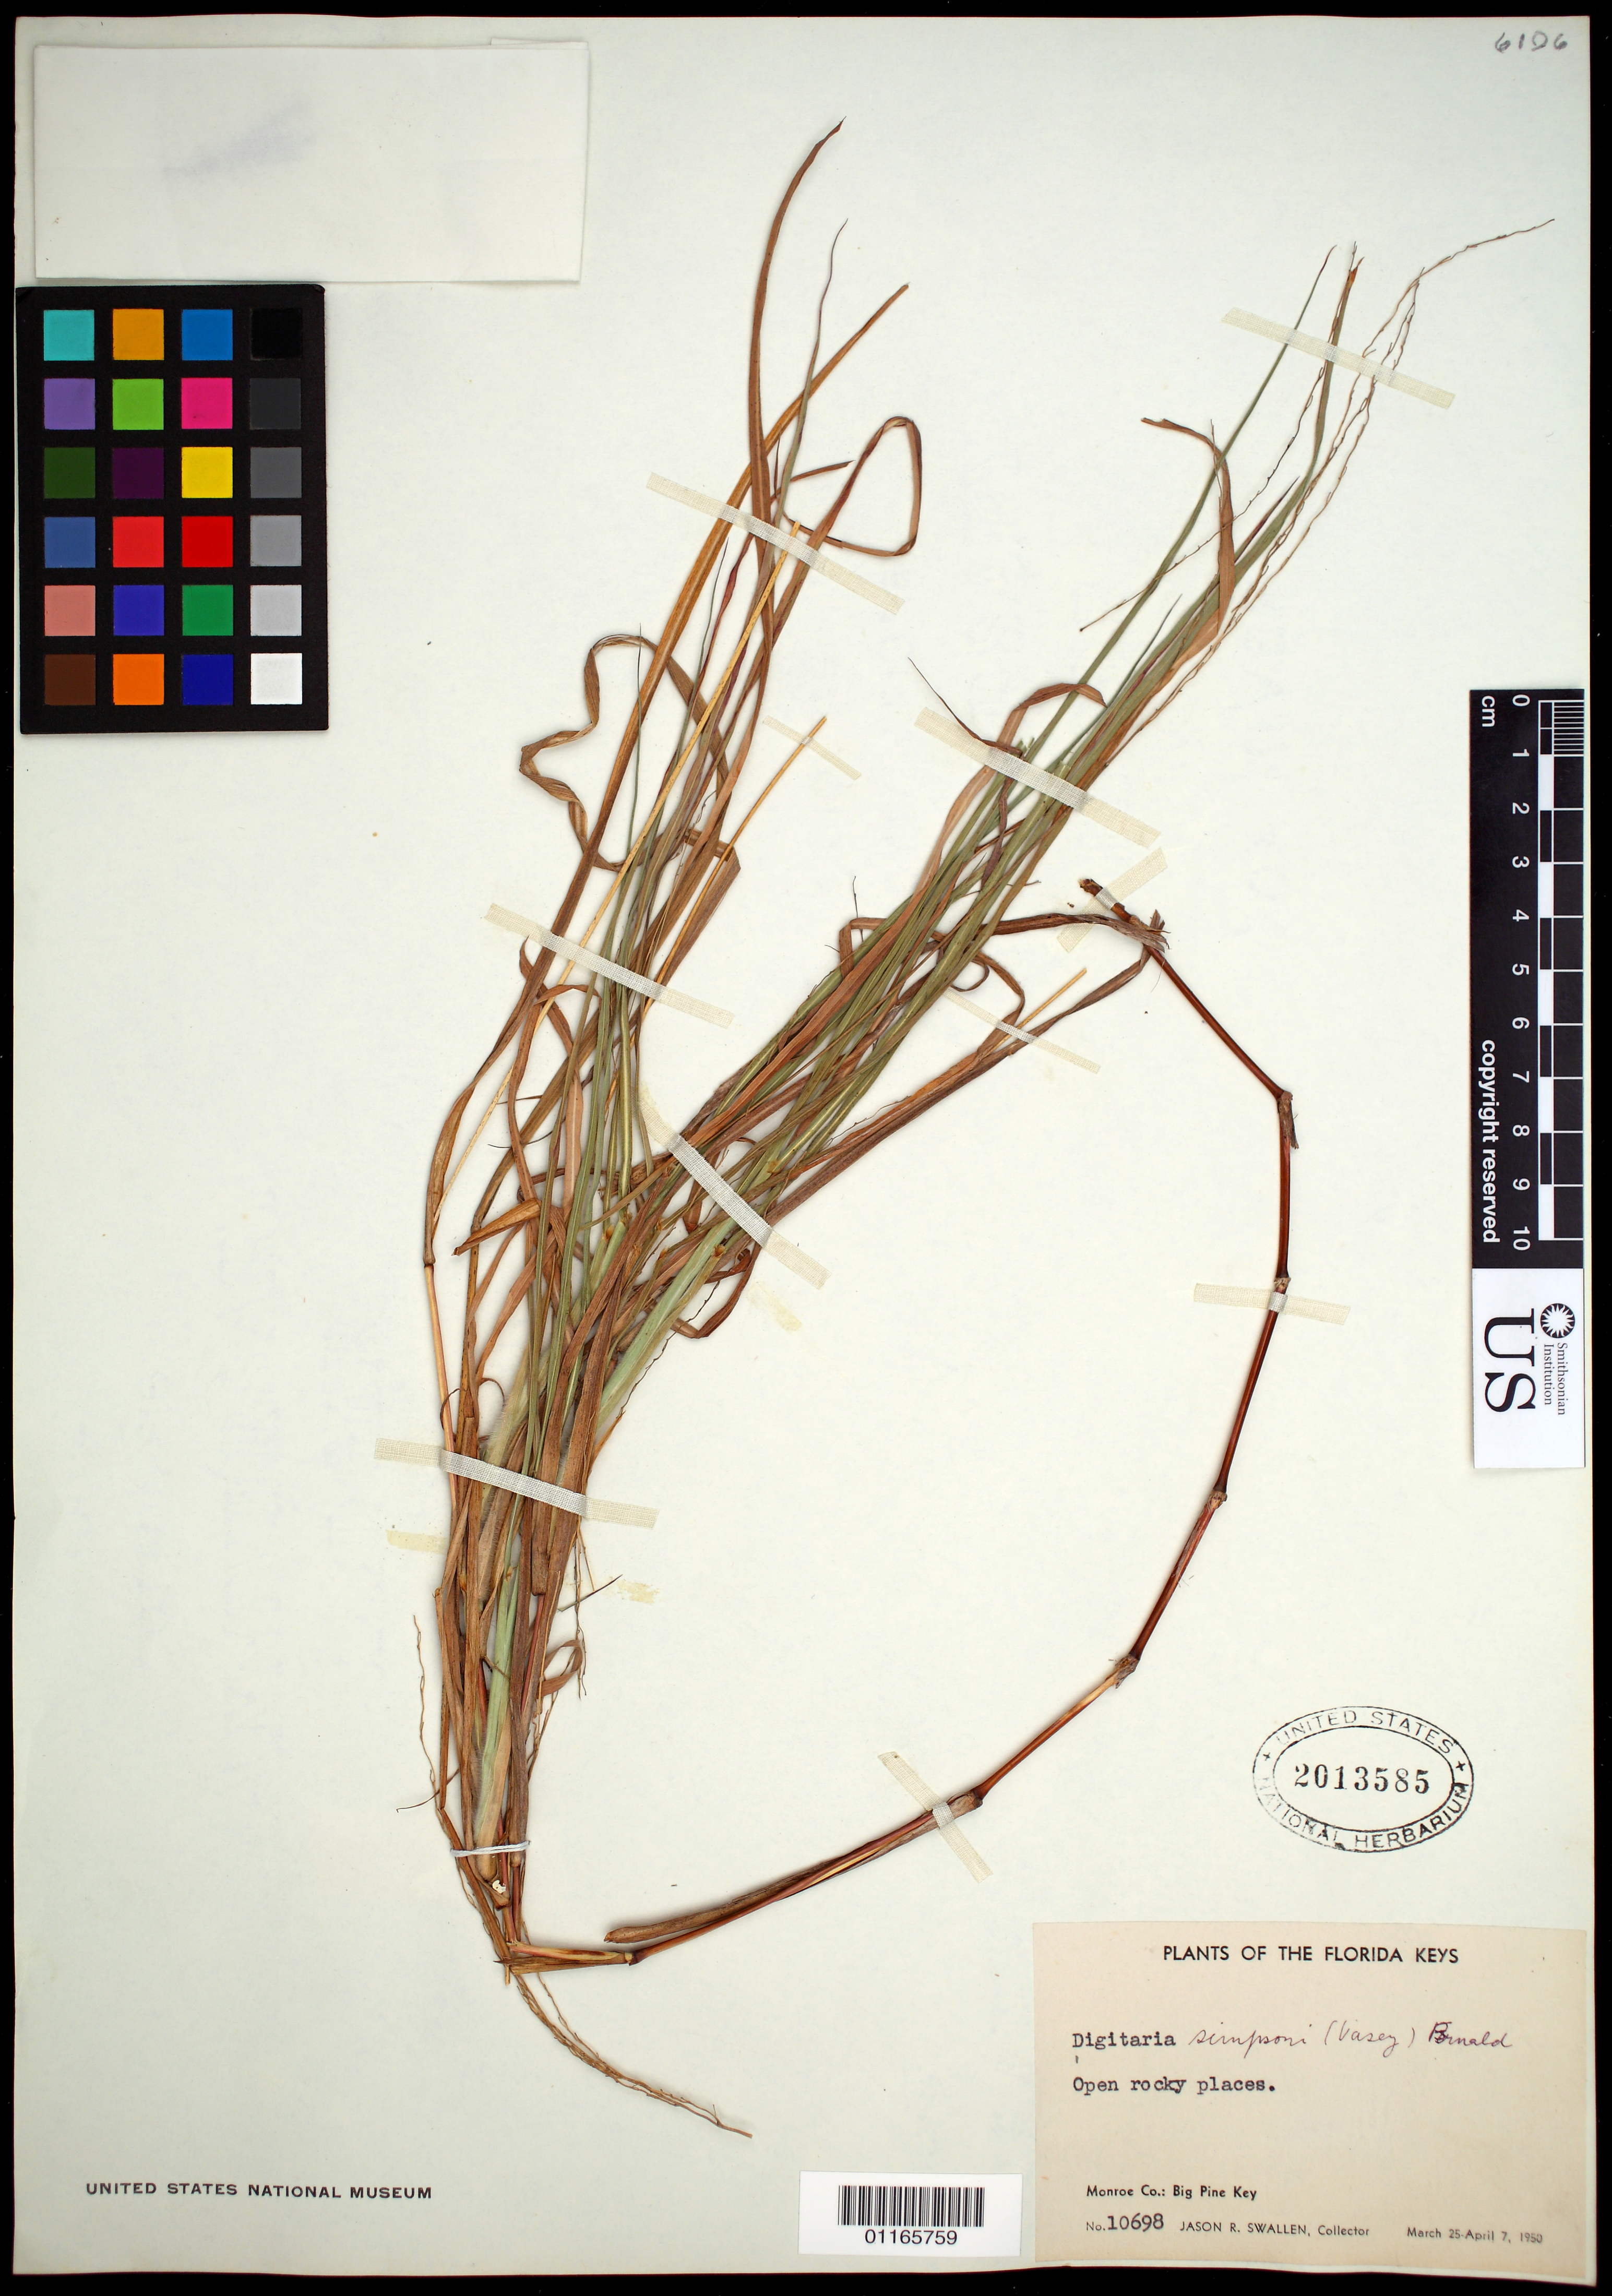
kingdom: Plantae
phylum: Tracheophyta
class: Liliopsida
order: Poales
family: Poaceae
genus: Digitaria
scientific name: Digitaria simpsonii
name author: (Vasey) Fernald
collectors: J. R. Swallen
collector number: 10698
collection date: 1950-03-25/1950-04-07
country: United States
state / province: Florida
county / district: Monroe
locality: Big Pine Key.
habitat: Open rocky places.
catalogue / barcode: US 2013585